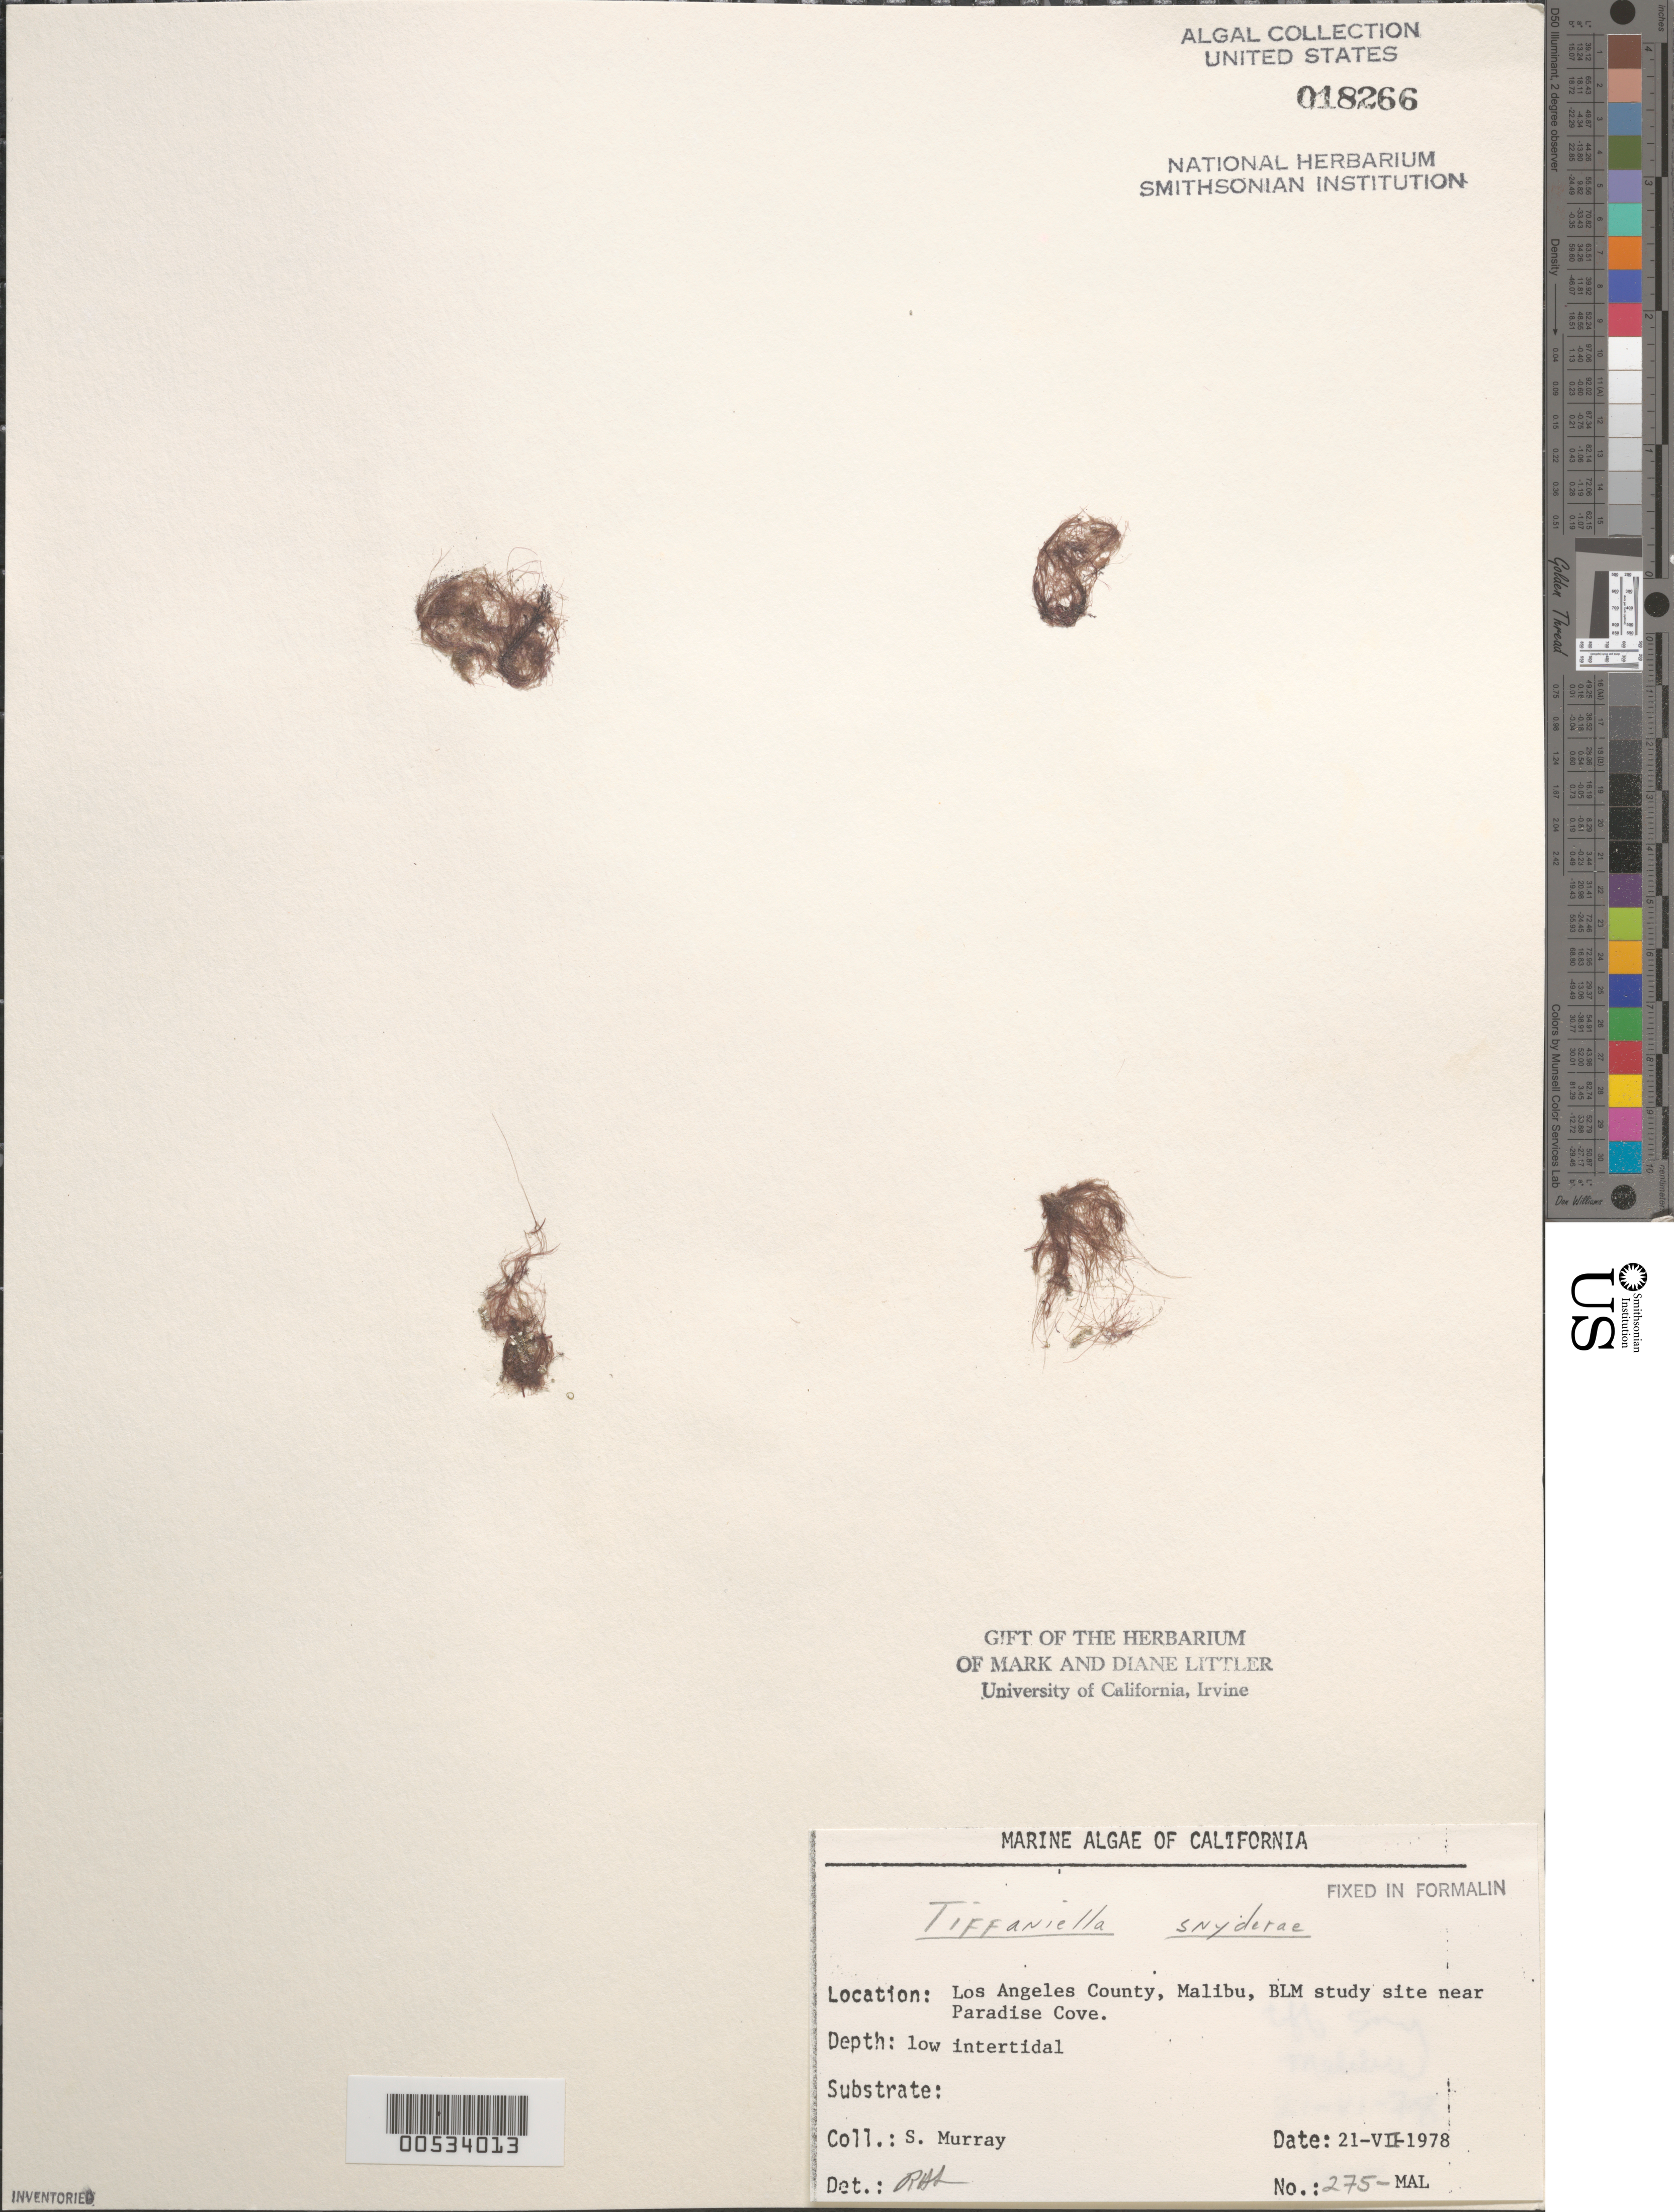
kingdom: Plantae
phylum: Rhodophyta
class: Florideophyceae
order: Ceramiales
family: Wrangeliaceae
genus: Tiffaniella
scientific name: Tiffaniella snyderae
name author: (Farl.) I.A. Abbott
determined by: Sims, Robert H.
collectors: S. N. Murray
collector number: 275-mal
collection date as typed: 21 Jul 1978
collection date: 1978-07-21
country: United States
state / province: California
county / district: Los Angeles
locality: Malibu near Paradise Cove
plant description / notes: BLM-SOCALBIGHT Rocky Intertidal Survey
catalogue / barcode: US 18266